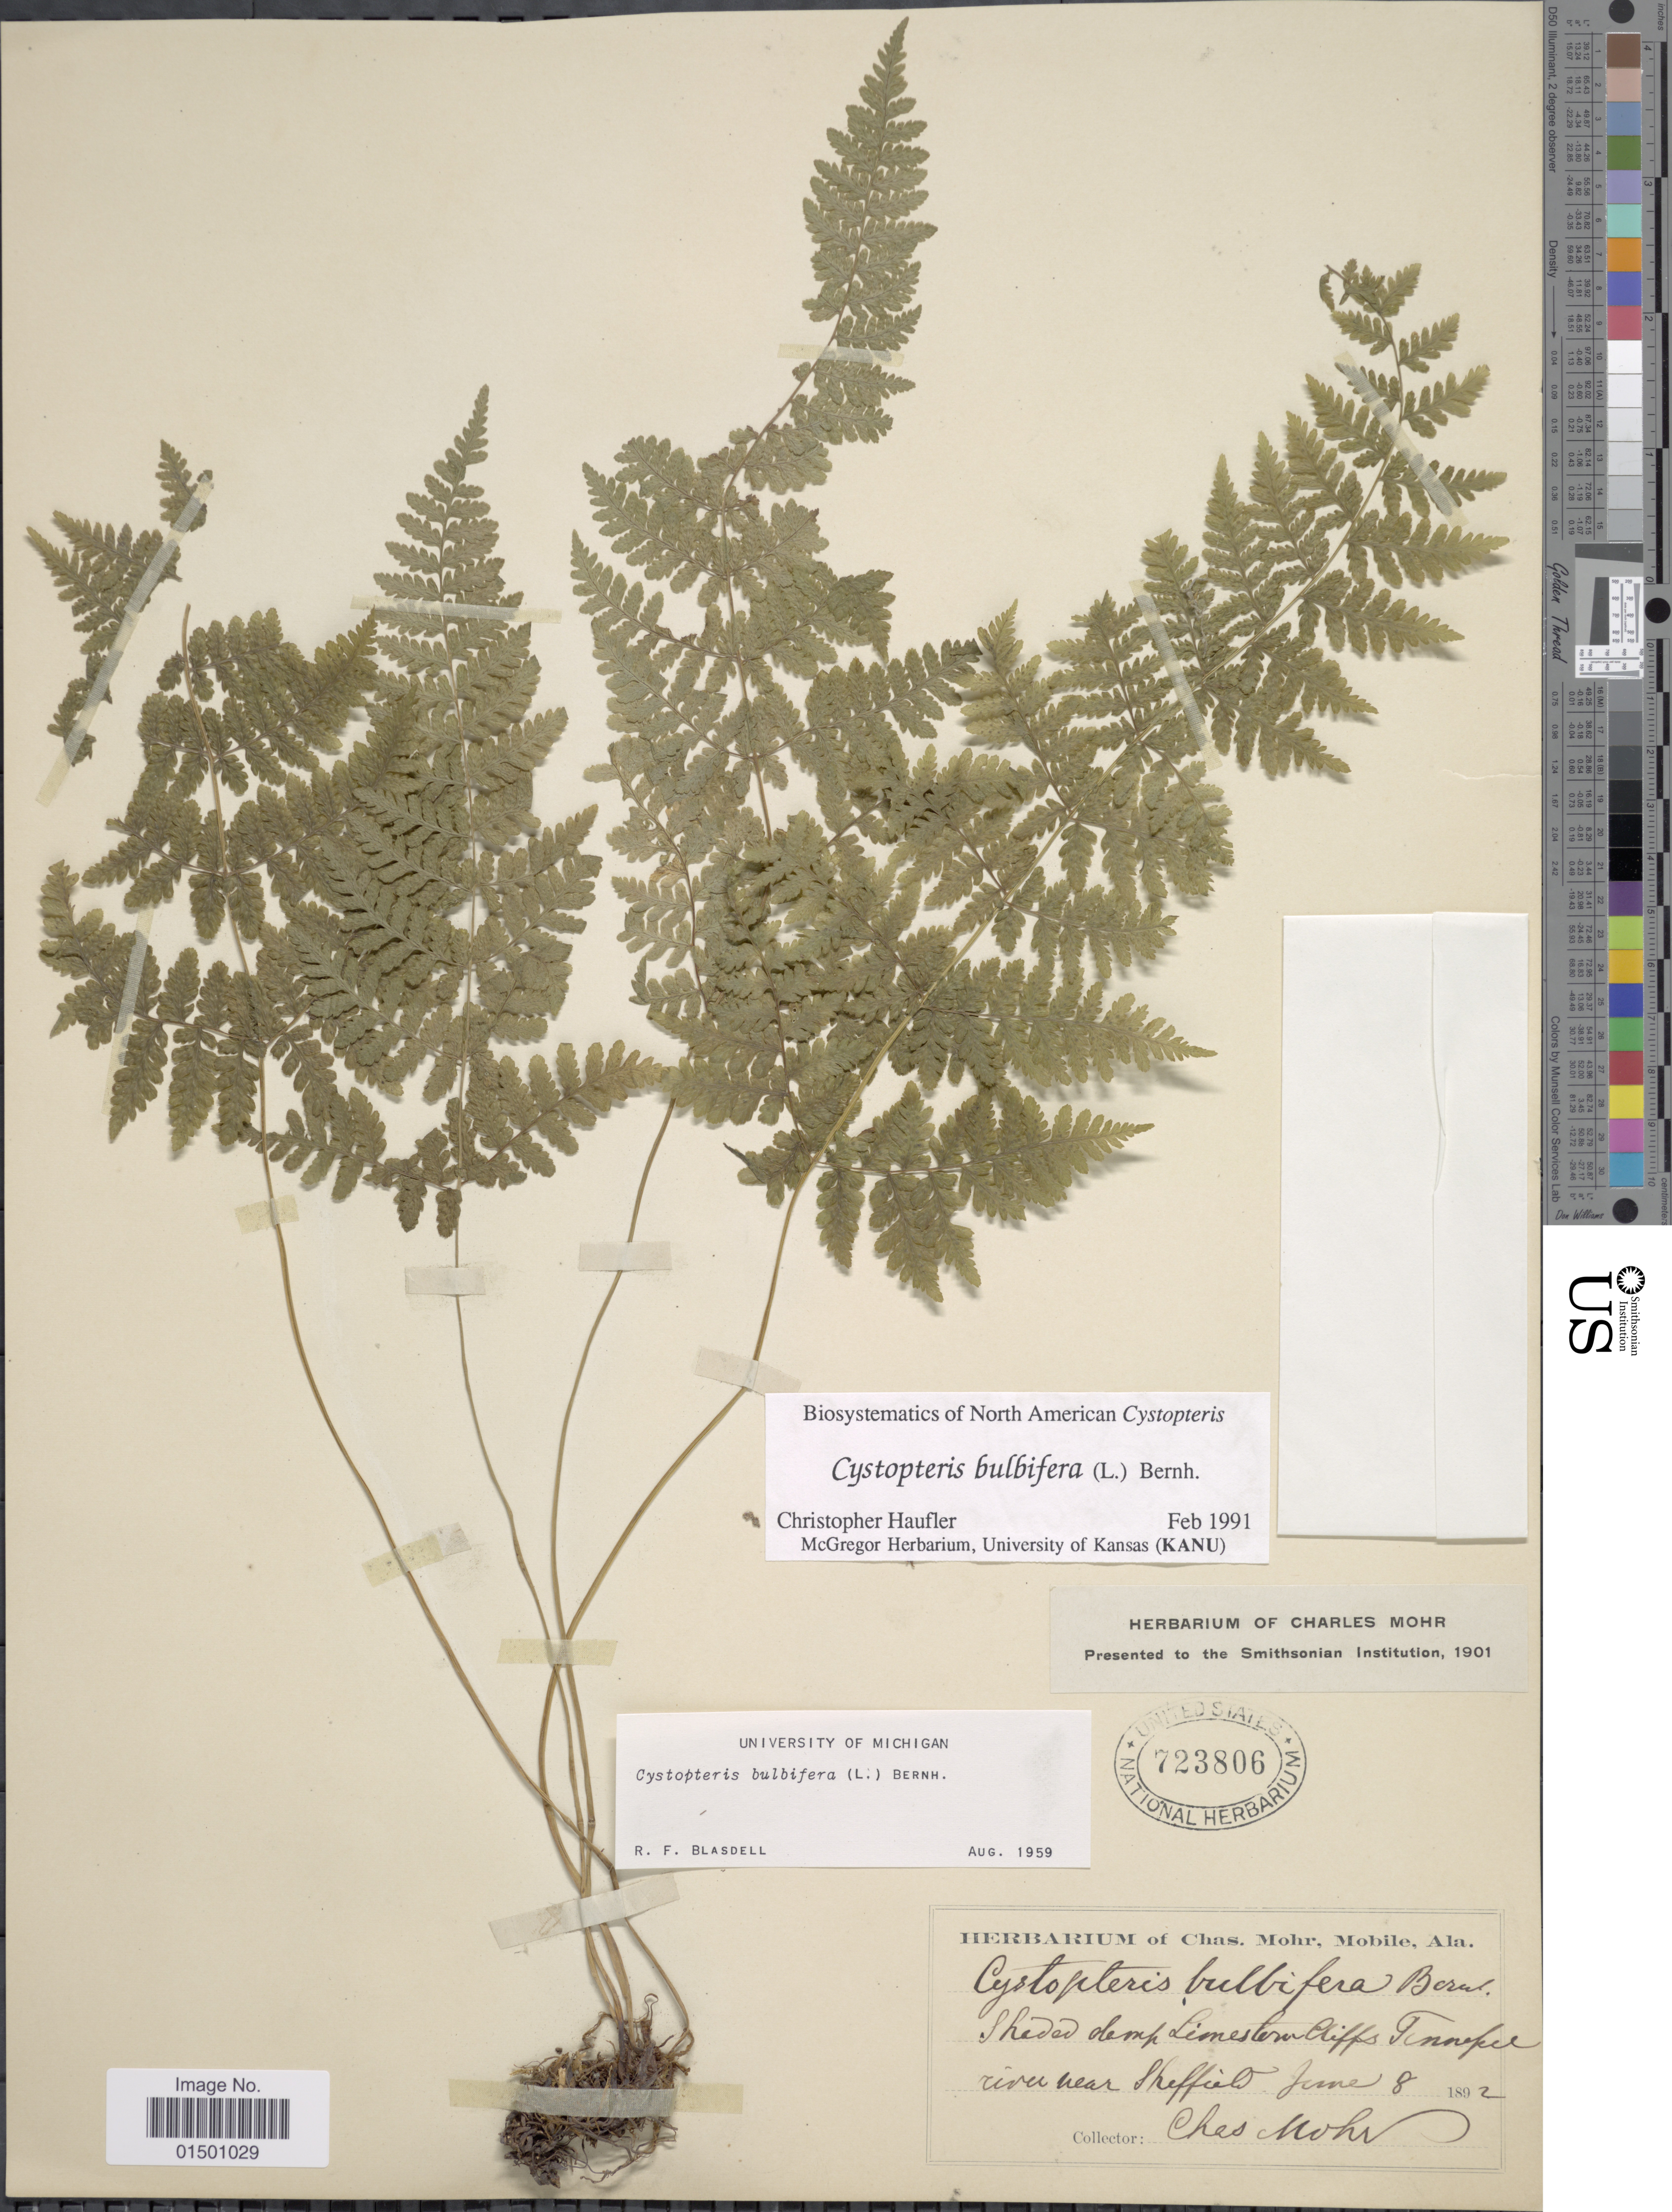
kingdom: Plantae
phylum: Tracheophyta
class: Polypodiopsida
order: Polypodiales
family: Cystopteridaceae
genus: Cystopteris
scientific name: Cystopteris bulbifera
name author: (L.) Bernh.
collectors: C. T. Mohr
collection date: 1892-06-08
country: United States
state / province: Tennessee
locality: Shaded damp limestone cliffs Tennessee river near Sheffield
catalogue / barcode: US 723806